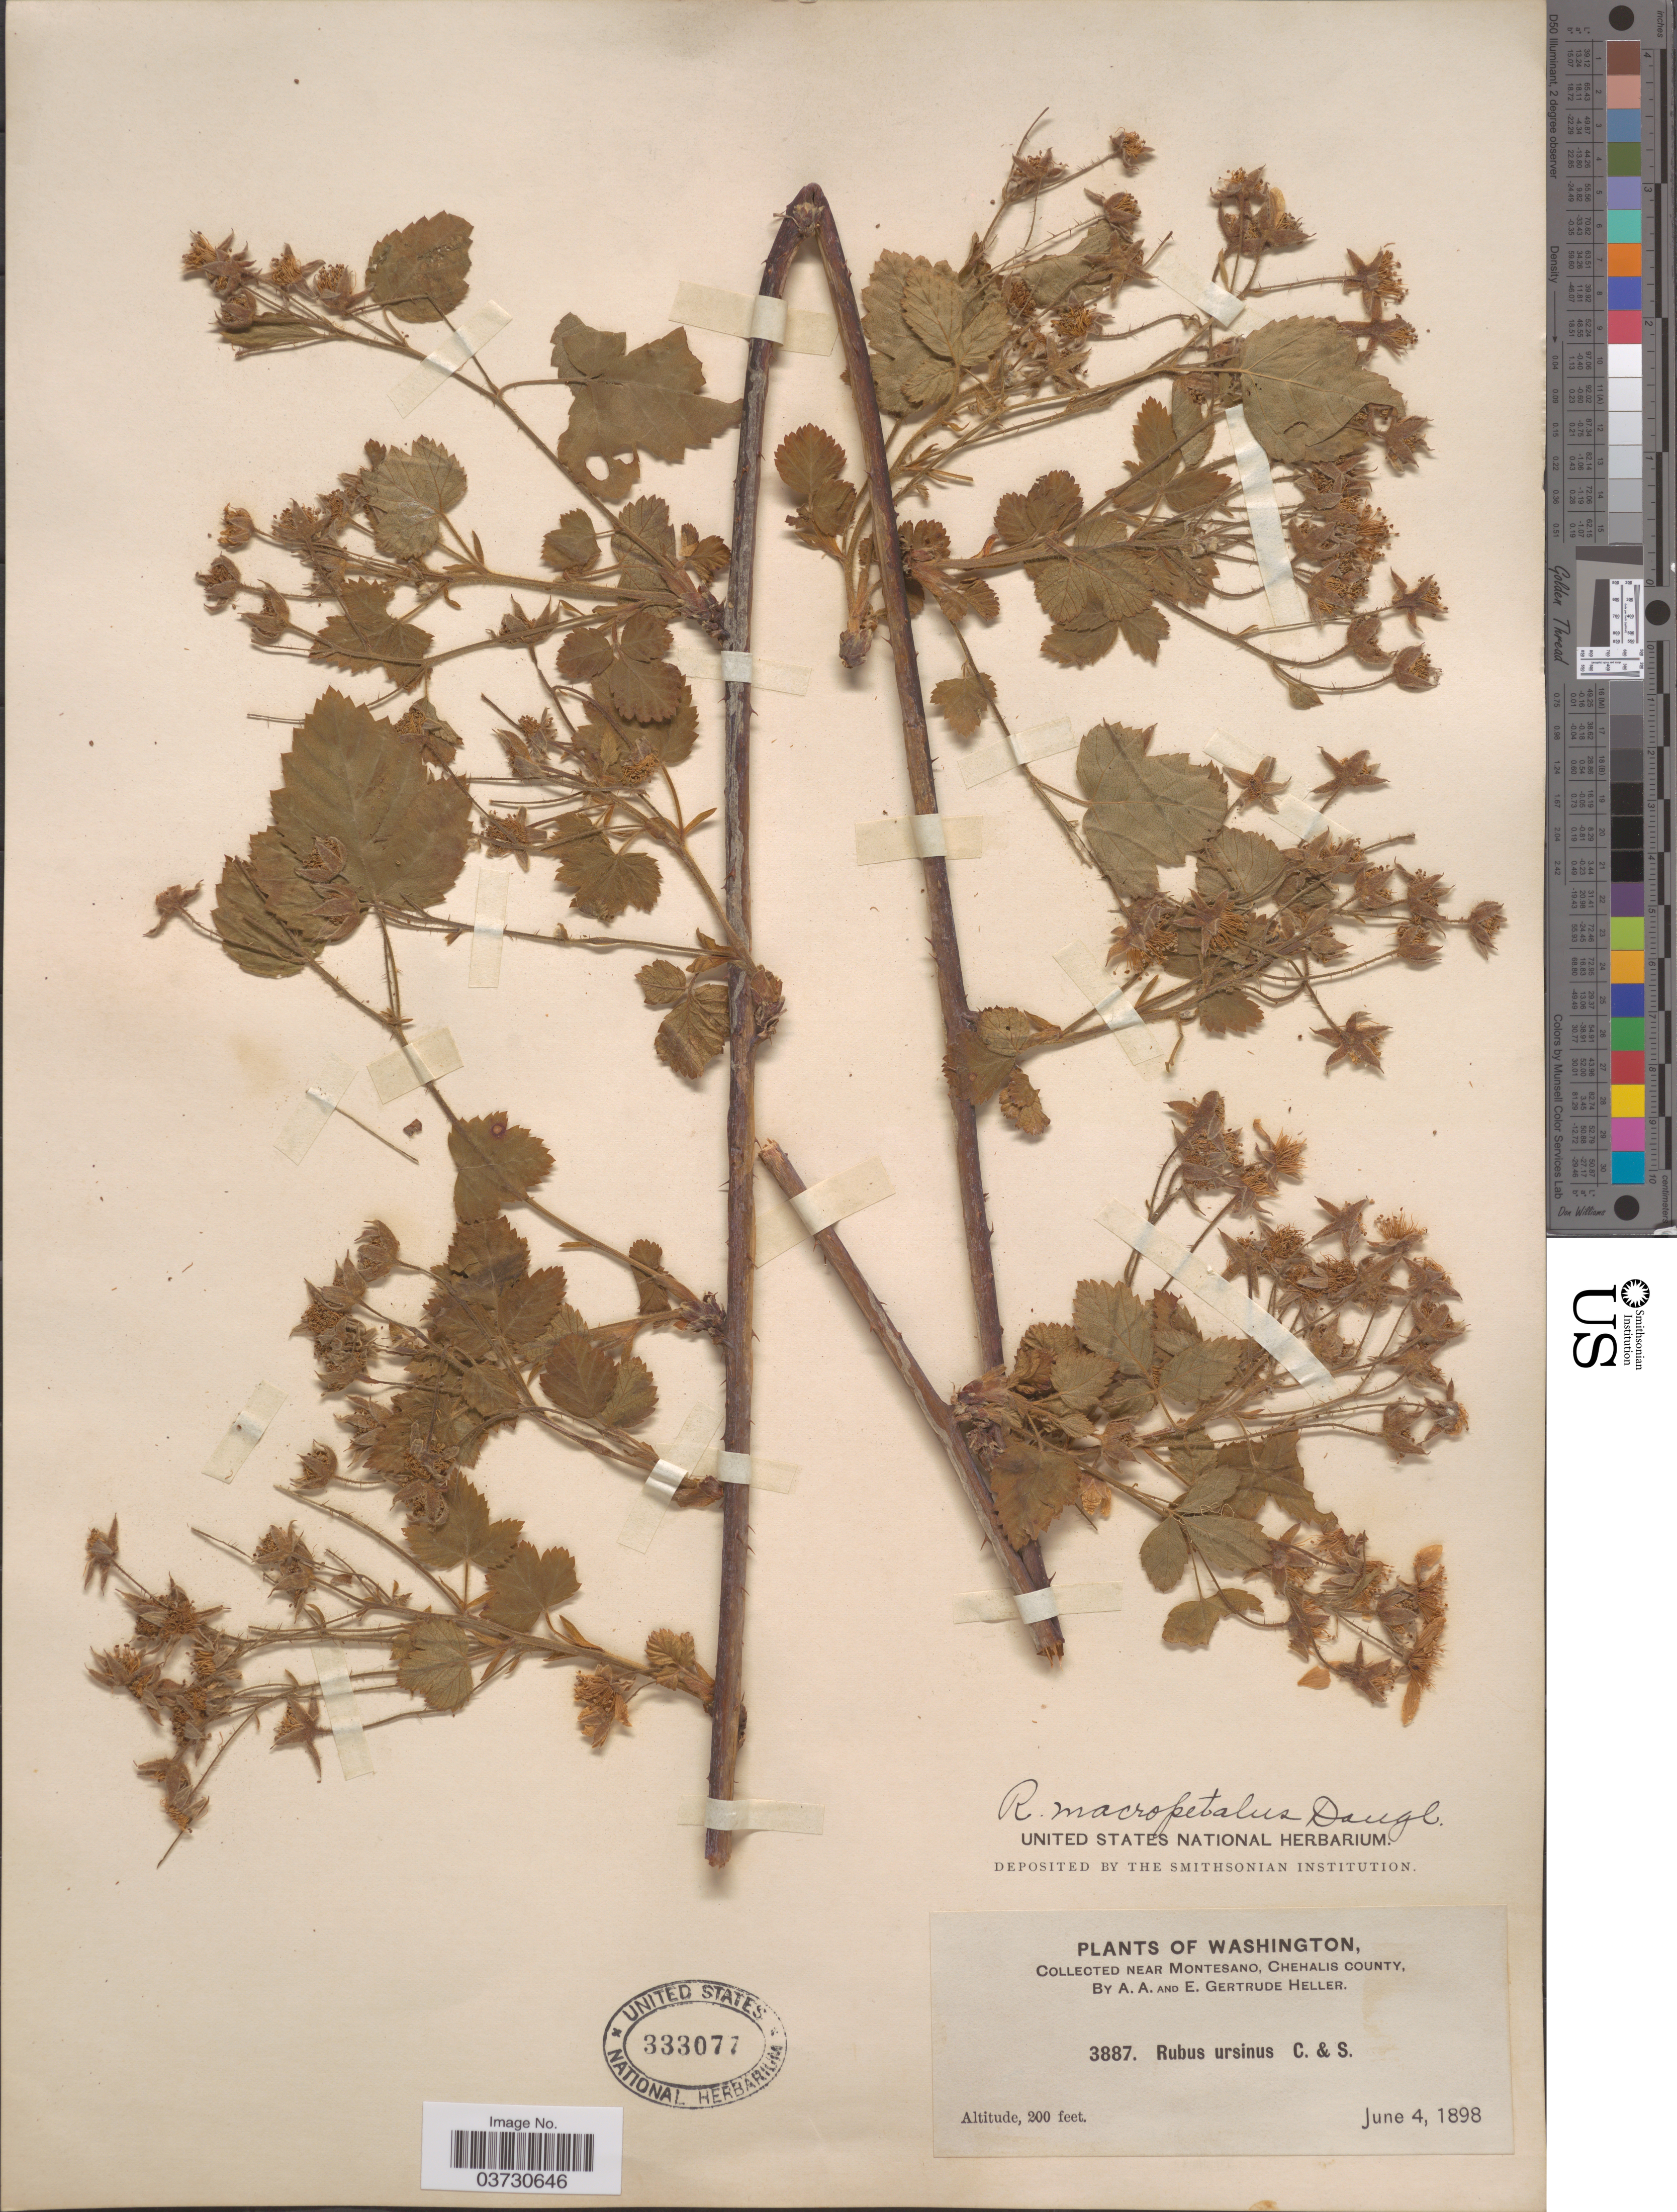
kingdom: Plantae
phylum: Tracheophyta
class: Magnoliopsida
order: Rosales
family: Rosaceae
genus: Rubus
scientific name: Rubus macropetalus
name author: Douglas ex Hook.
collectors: A. A. Heller & E. G. Heller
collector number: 3887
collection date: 1898-06-04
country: United States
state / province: Washington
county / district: Grays Harbor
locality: Near Montesano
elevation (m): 61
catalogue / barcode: US 333077